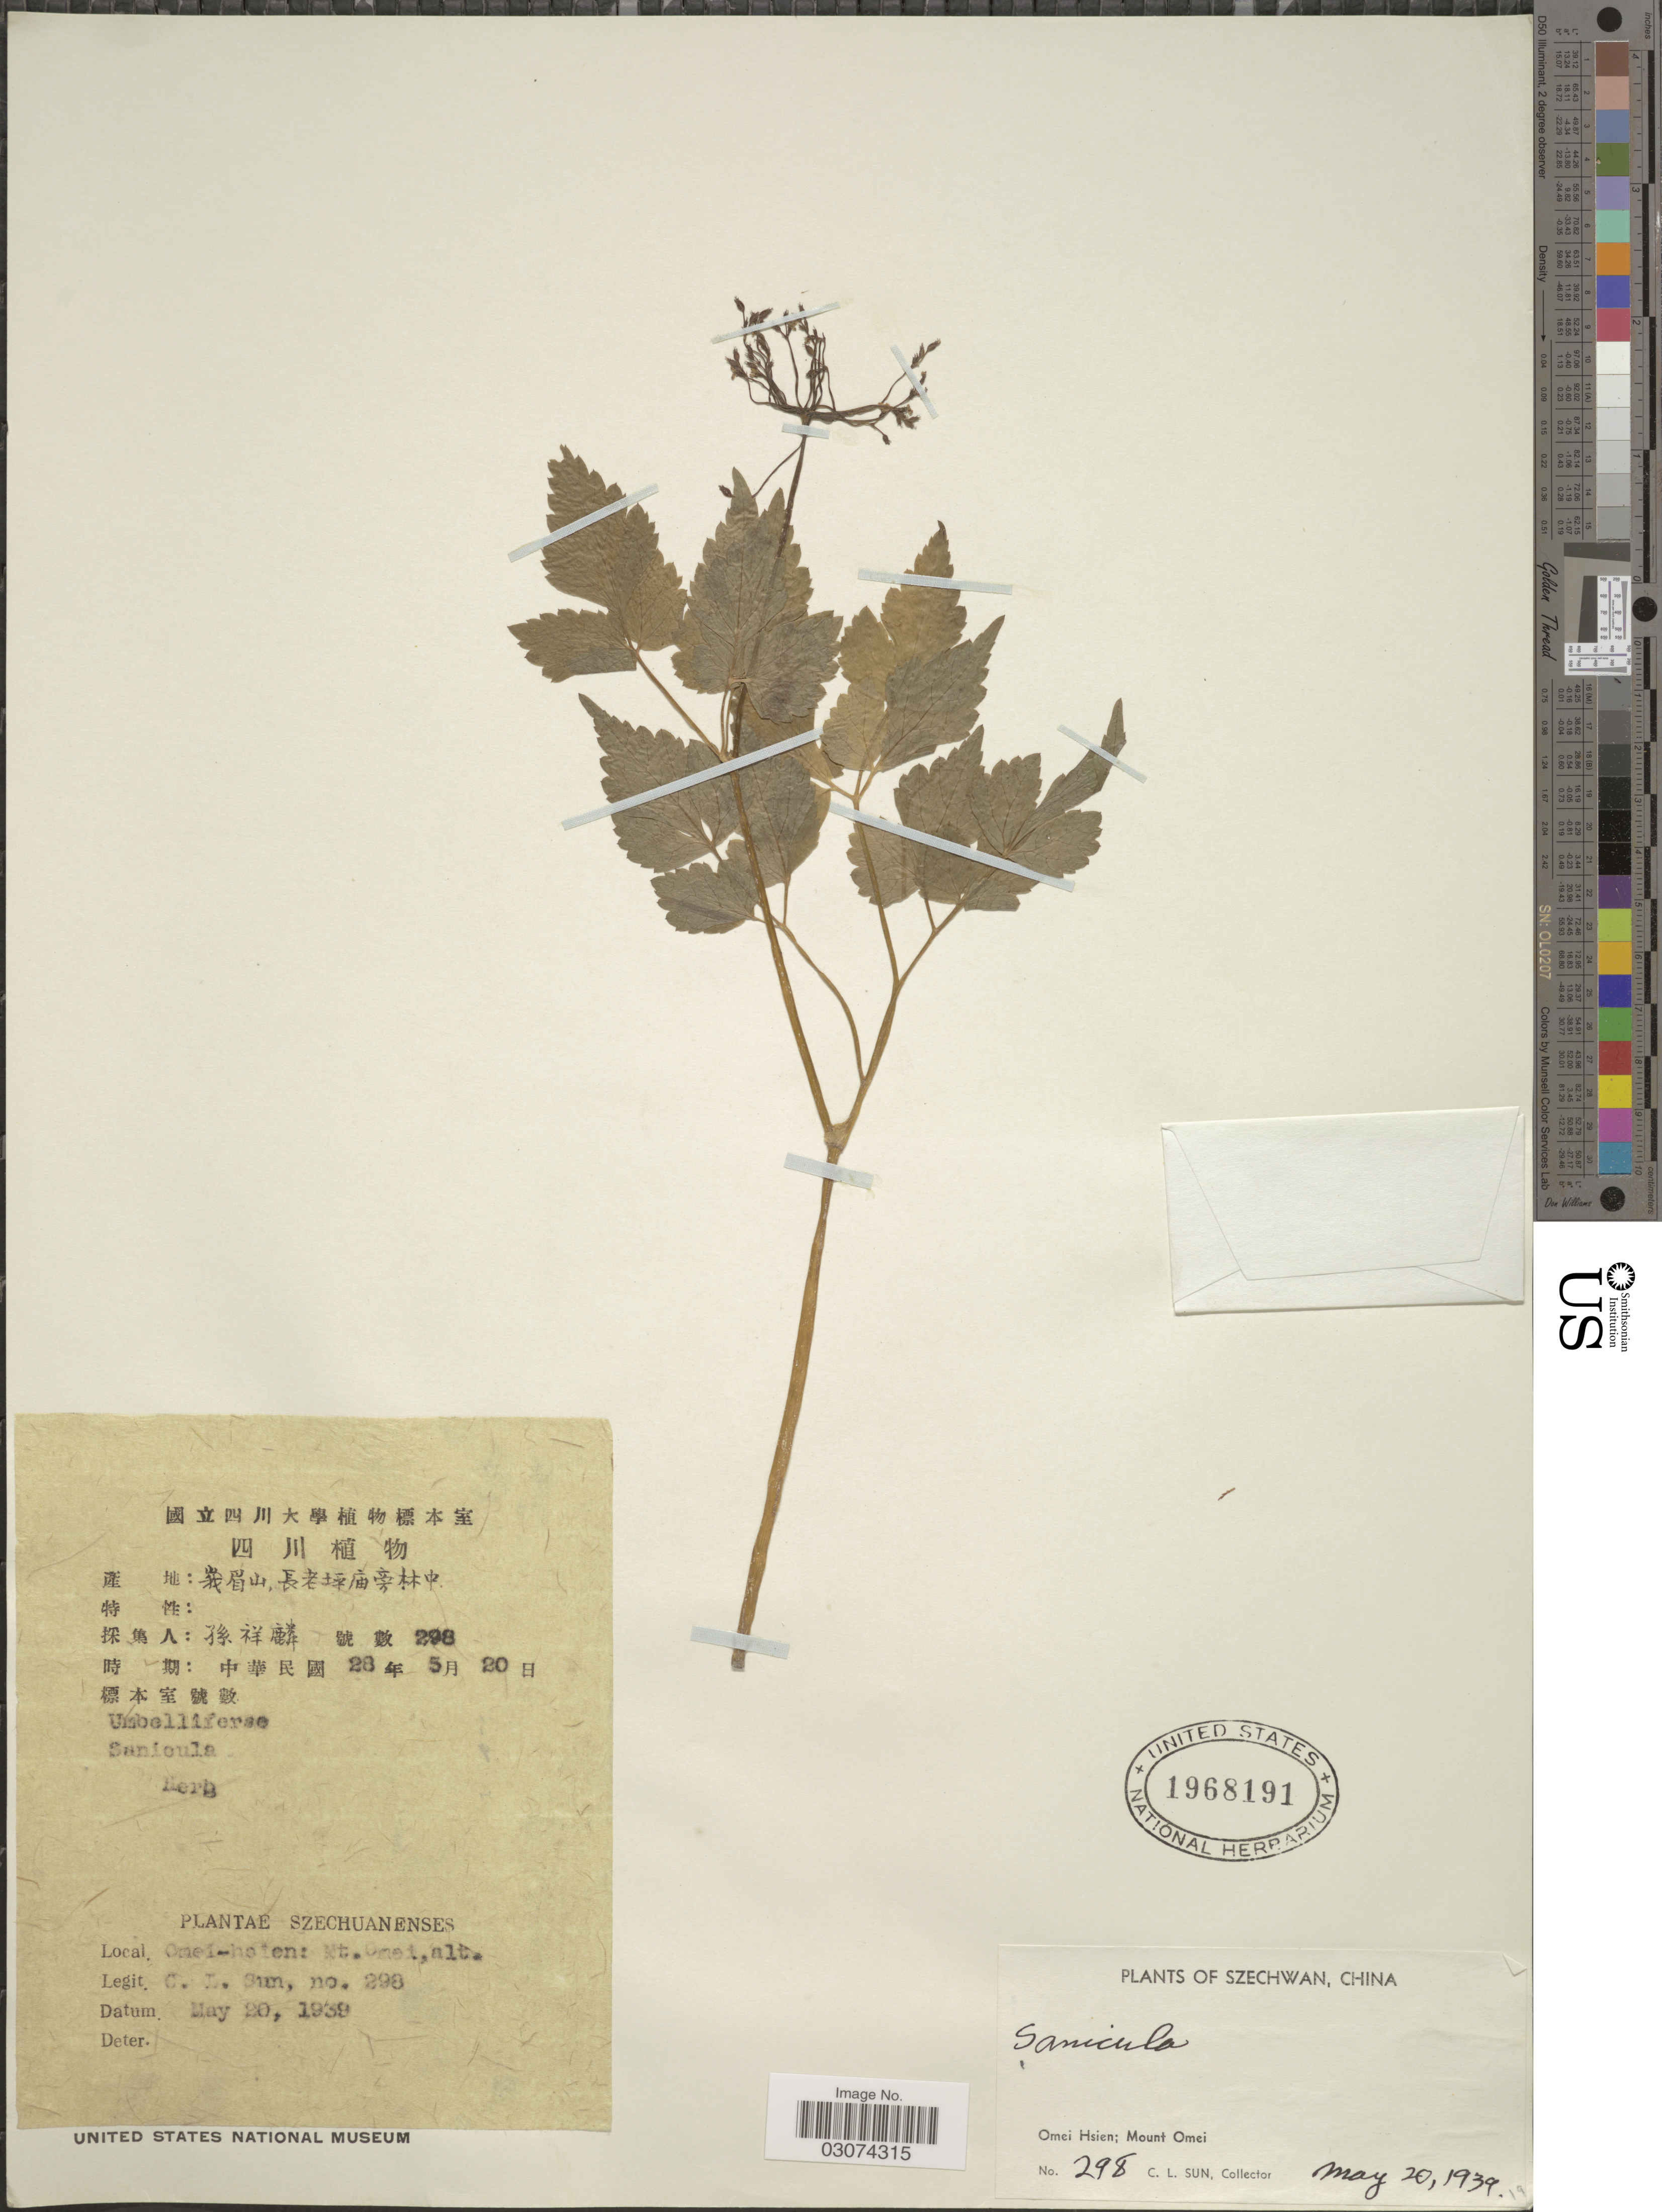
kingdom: Plantae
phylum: Tracheophyta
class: Magnoliopsida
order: Apiales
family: Apiaceae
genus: Sanicula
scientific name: Sanicula sp.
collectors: C. Sun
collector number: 298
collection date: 1939-05-20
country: China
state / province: Sichuan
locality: Szechwan. Omei Hsien; Mount Omei.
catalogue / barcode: US 1968191